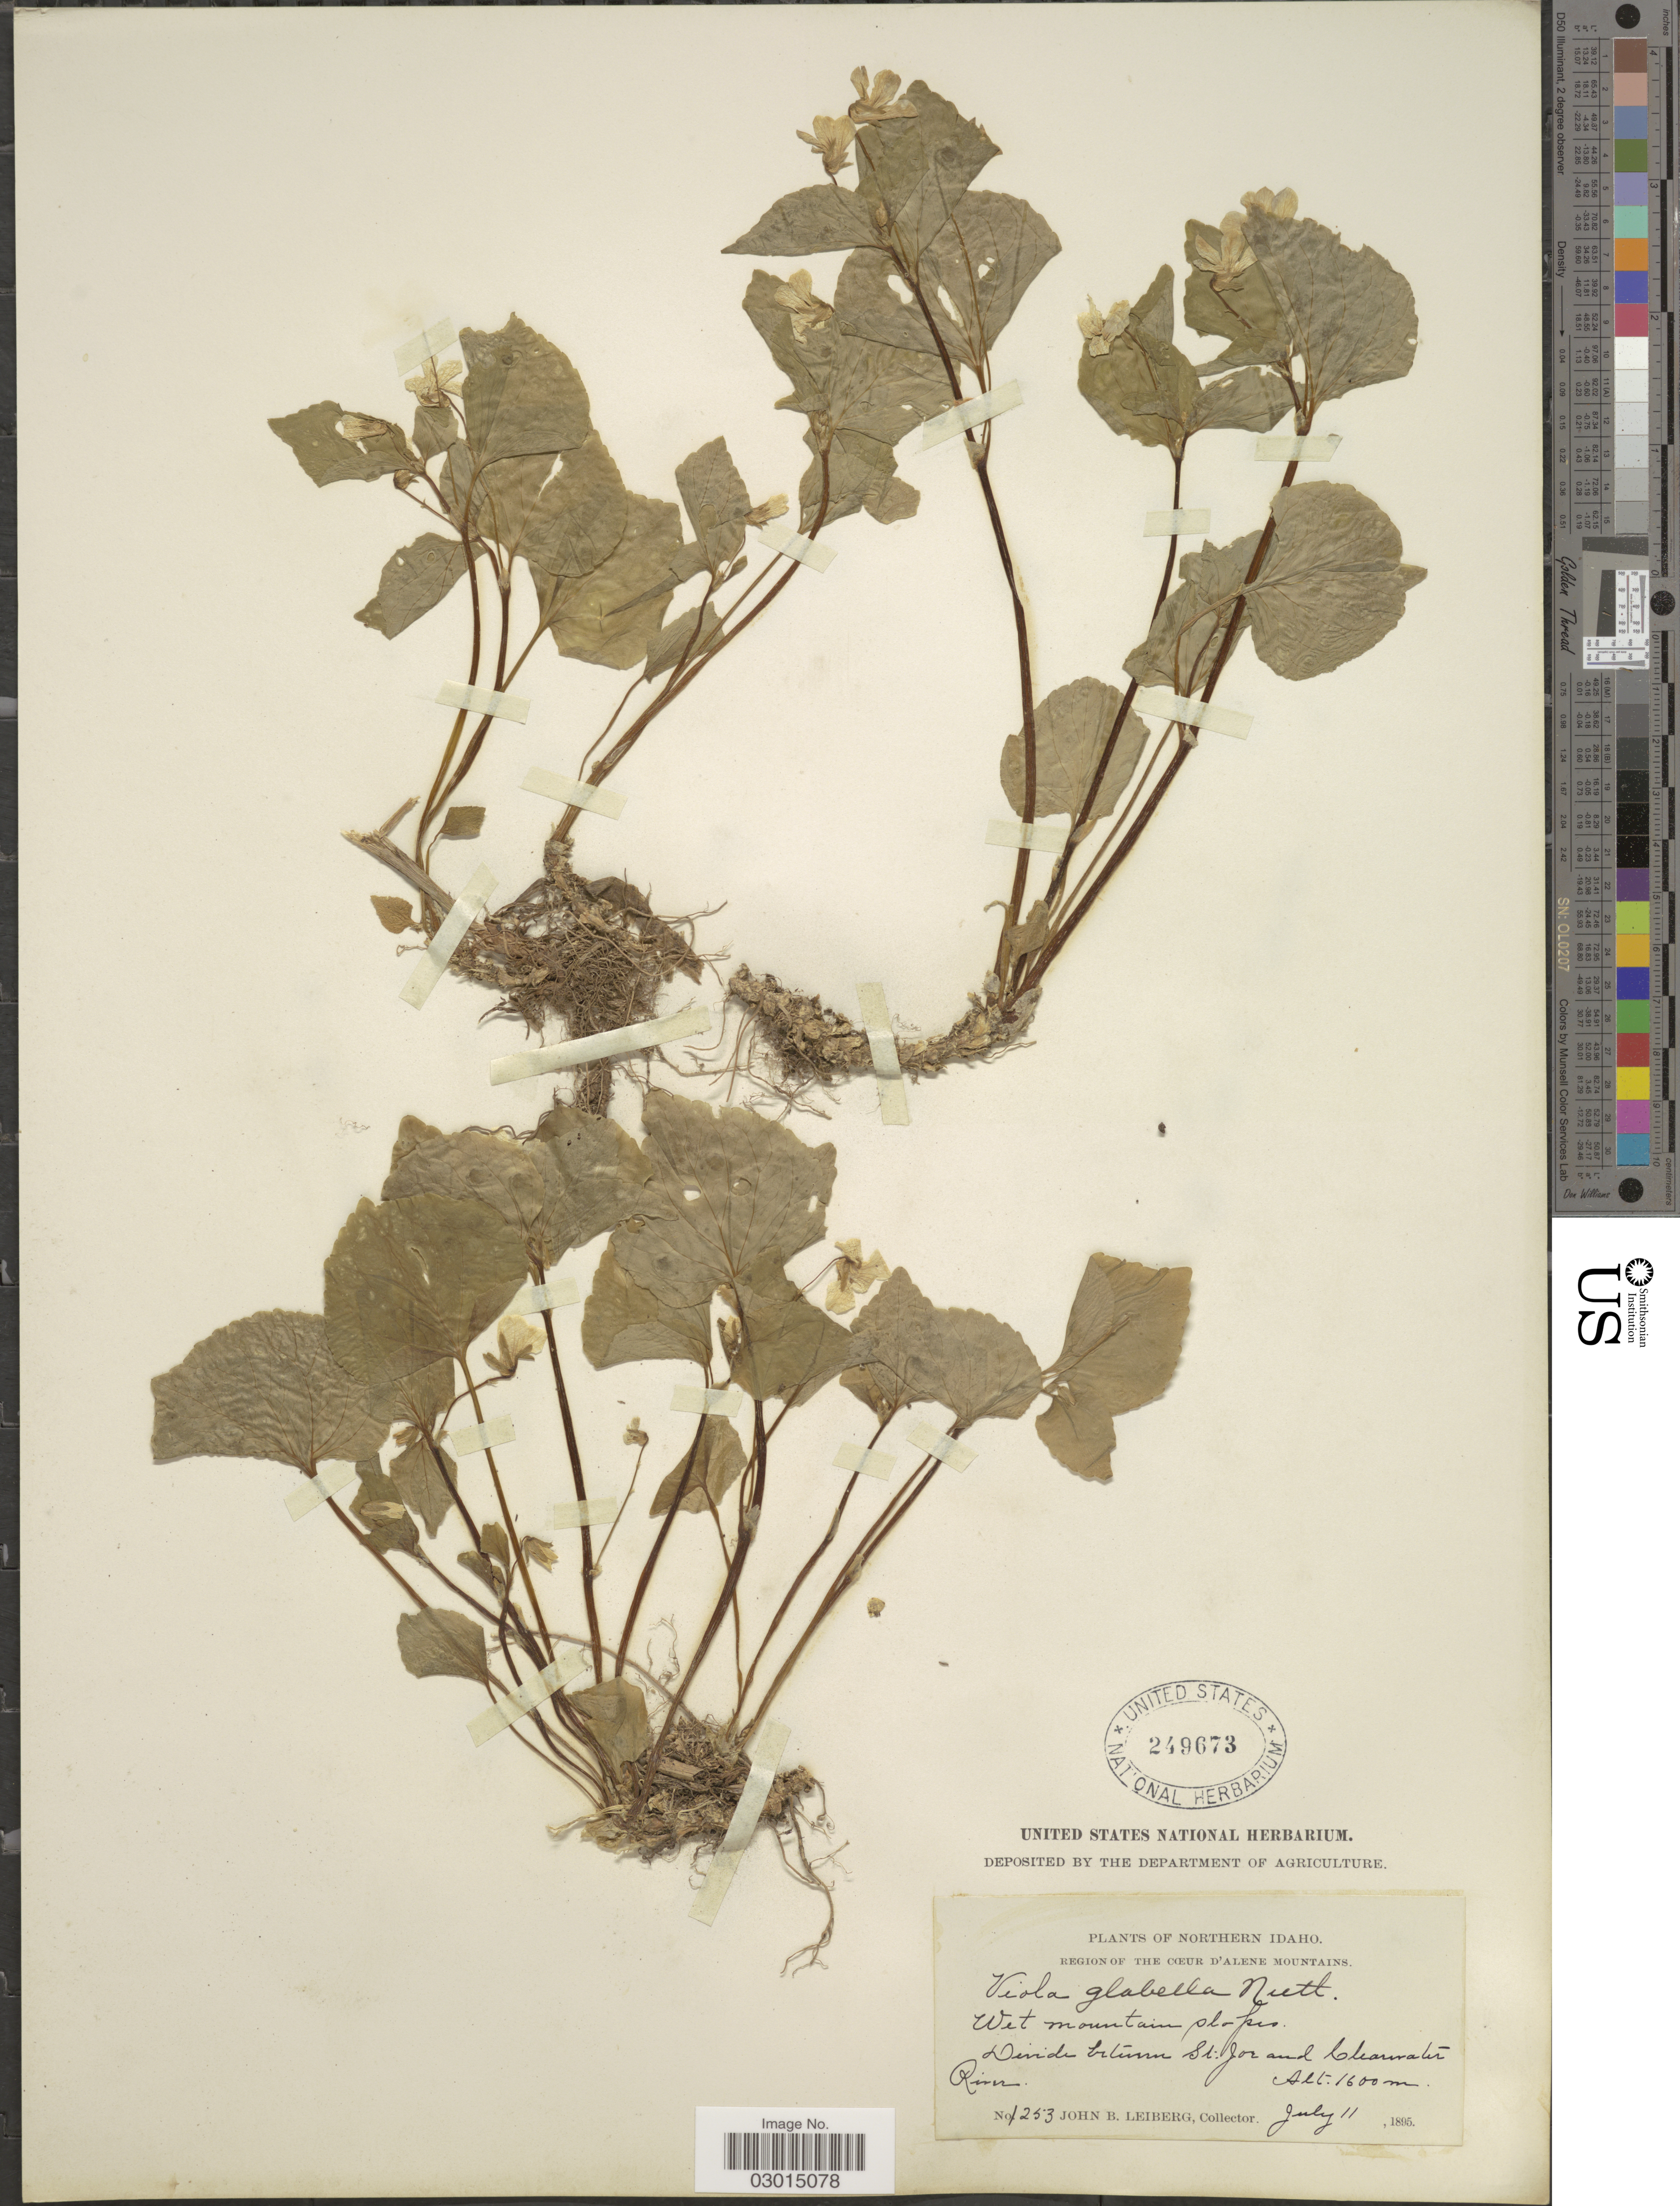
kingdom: Plantae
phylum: Tracheophyta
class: Magnoliopsida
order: Malpighiales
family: Violaceae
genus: Viola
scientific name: Viola glabella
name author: Nutt.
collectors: J. B. Leiberg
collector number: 1253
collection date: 1895-07-11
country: United States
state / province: Idaho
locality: Northern Idaho. Region of the Coeur D'Alene Mountains. Divide between St. Joe and Clearwater River.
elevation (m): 1600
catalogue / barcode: US 249673